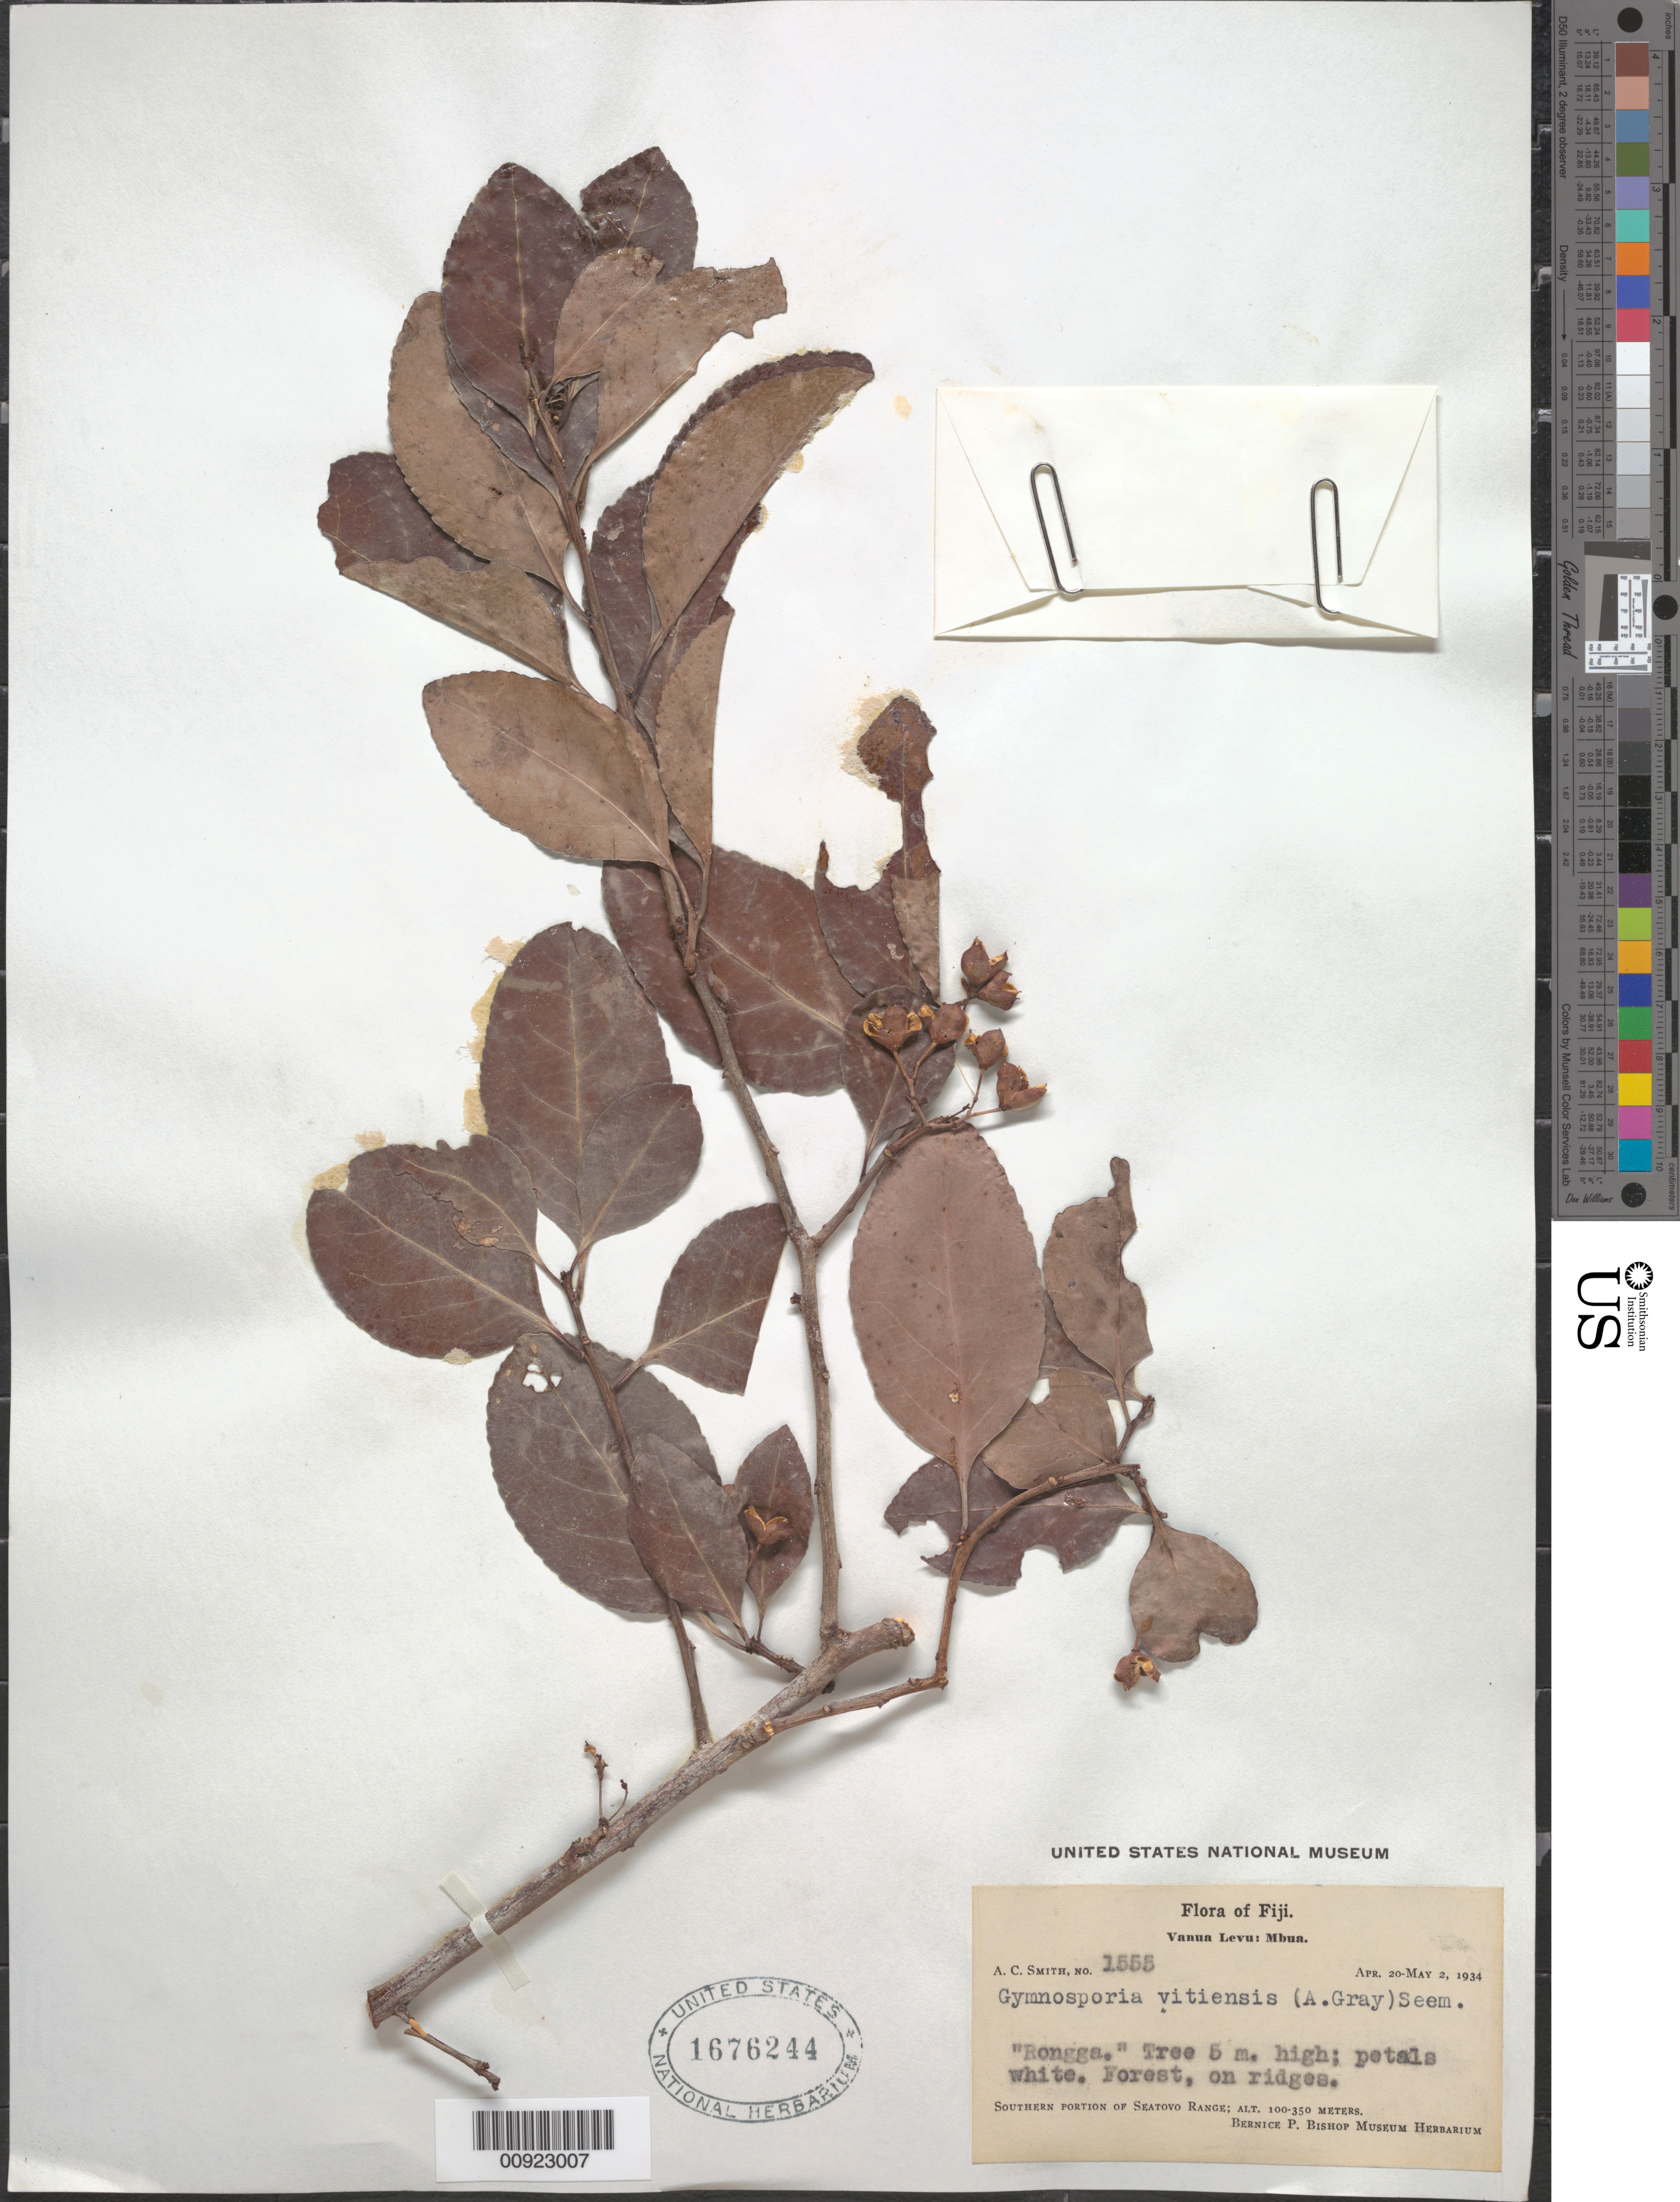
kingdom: Plantae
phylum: Tracheophyta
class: Magnoliopsida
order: Celastrales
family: Celastraceae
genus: Gymnosporia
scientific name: Gymnosporia vitiensis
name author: Seem.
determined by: Wagner, W. L., (BOT), Smithsonian Institution - National Museum of Natural History (UNITED STATES)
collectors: C. A. Smith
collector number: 1555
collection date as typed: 20 Apr 1934 to 02 May 1934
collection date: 1934-04-20/1934-05-02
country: Fiji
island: Vanua Levu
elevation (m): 100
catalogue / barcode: US 1676244